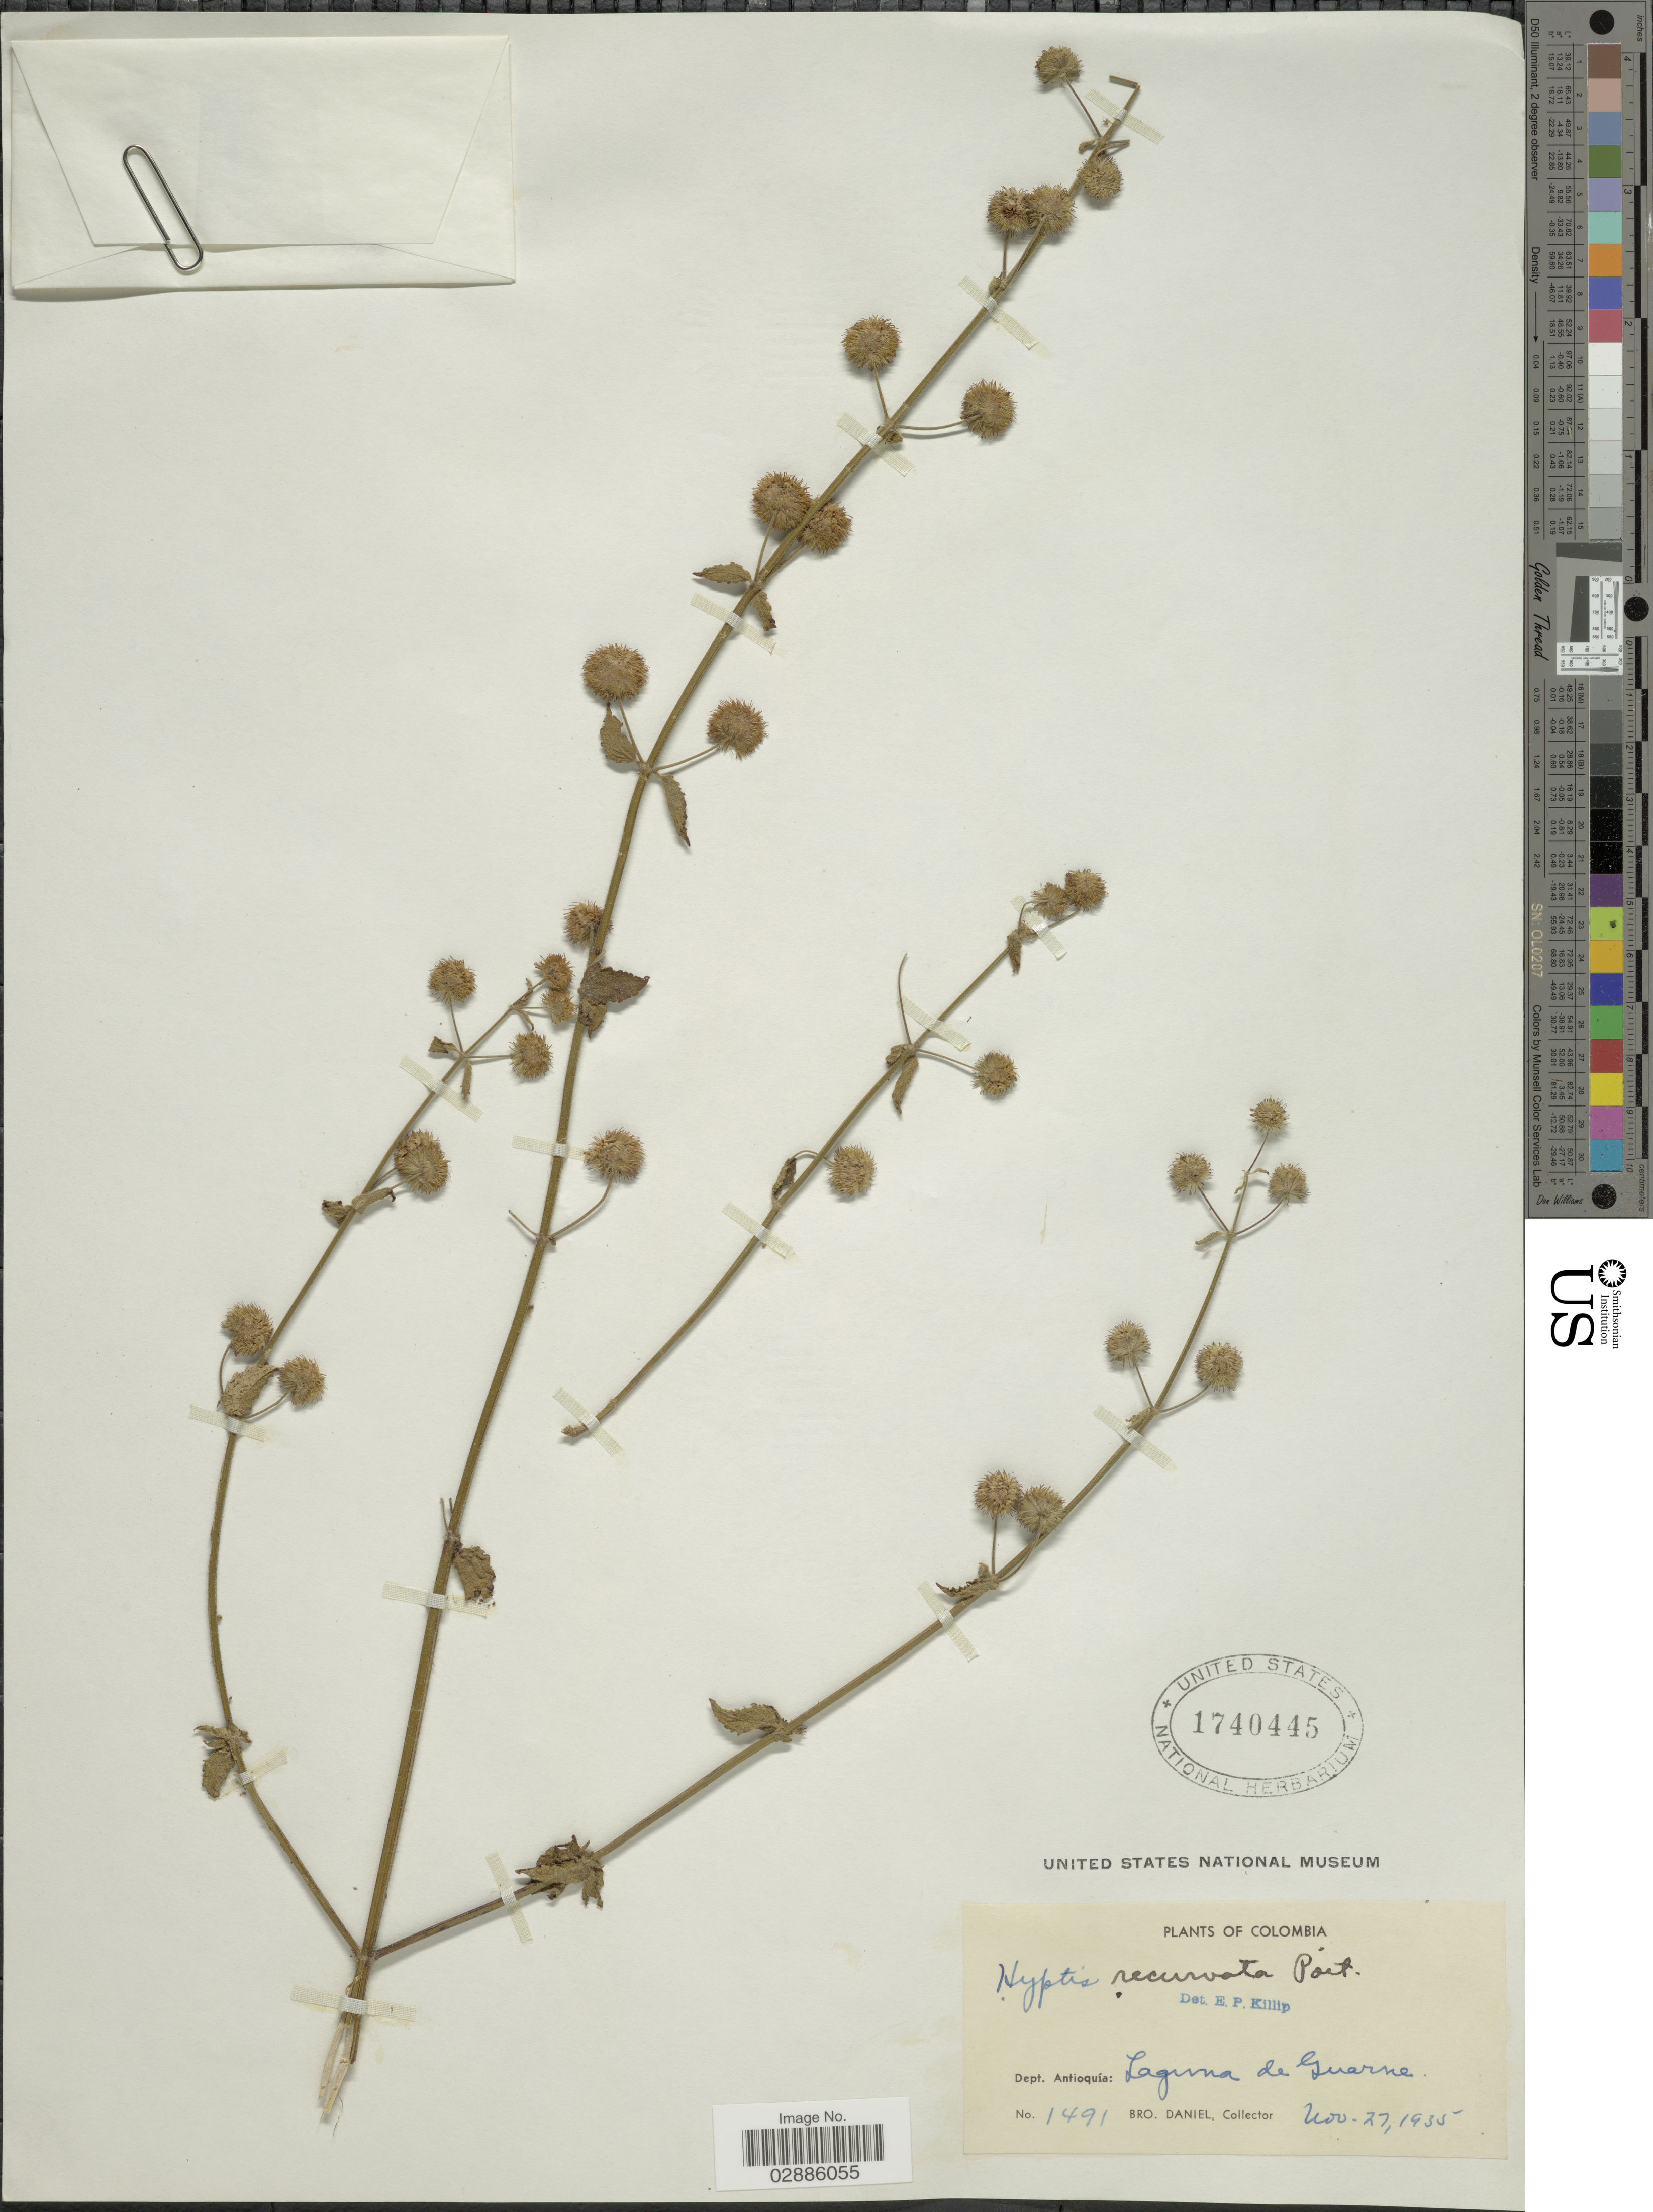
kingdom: Plantae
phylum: Tracheophyta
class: Magnoliopsida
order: Lamiales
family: Lamiaceae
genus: Hyptis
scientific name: Hyptis recurvata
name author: Poit.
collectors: Bro. Daniel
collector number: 1491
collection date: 1935-11-27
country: Colombia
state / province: Antioquia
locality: Dept. Antioquía: Laguna de Guarne.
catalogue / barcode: US 1740445